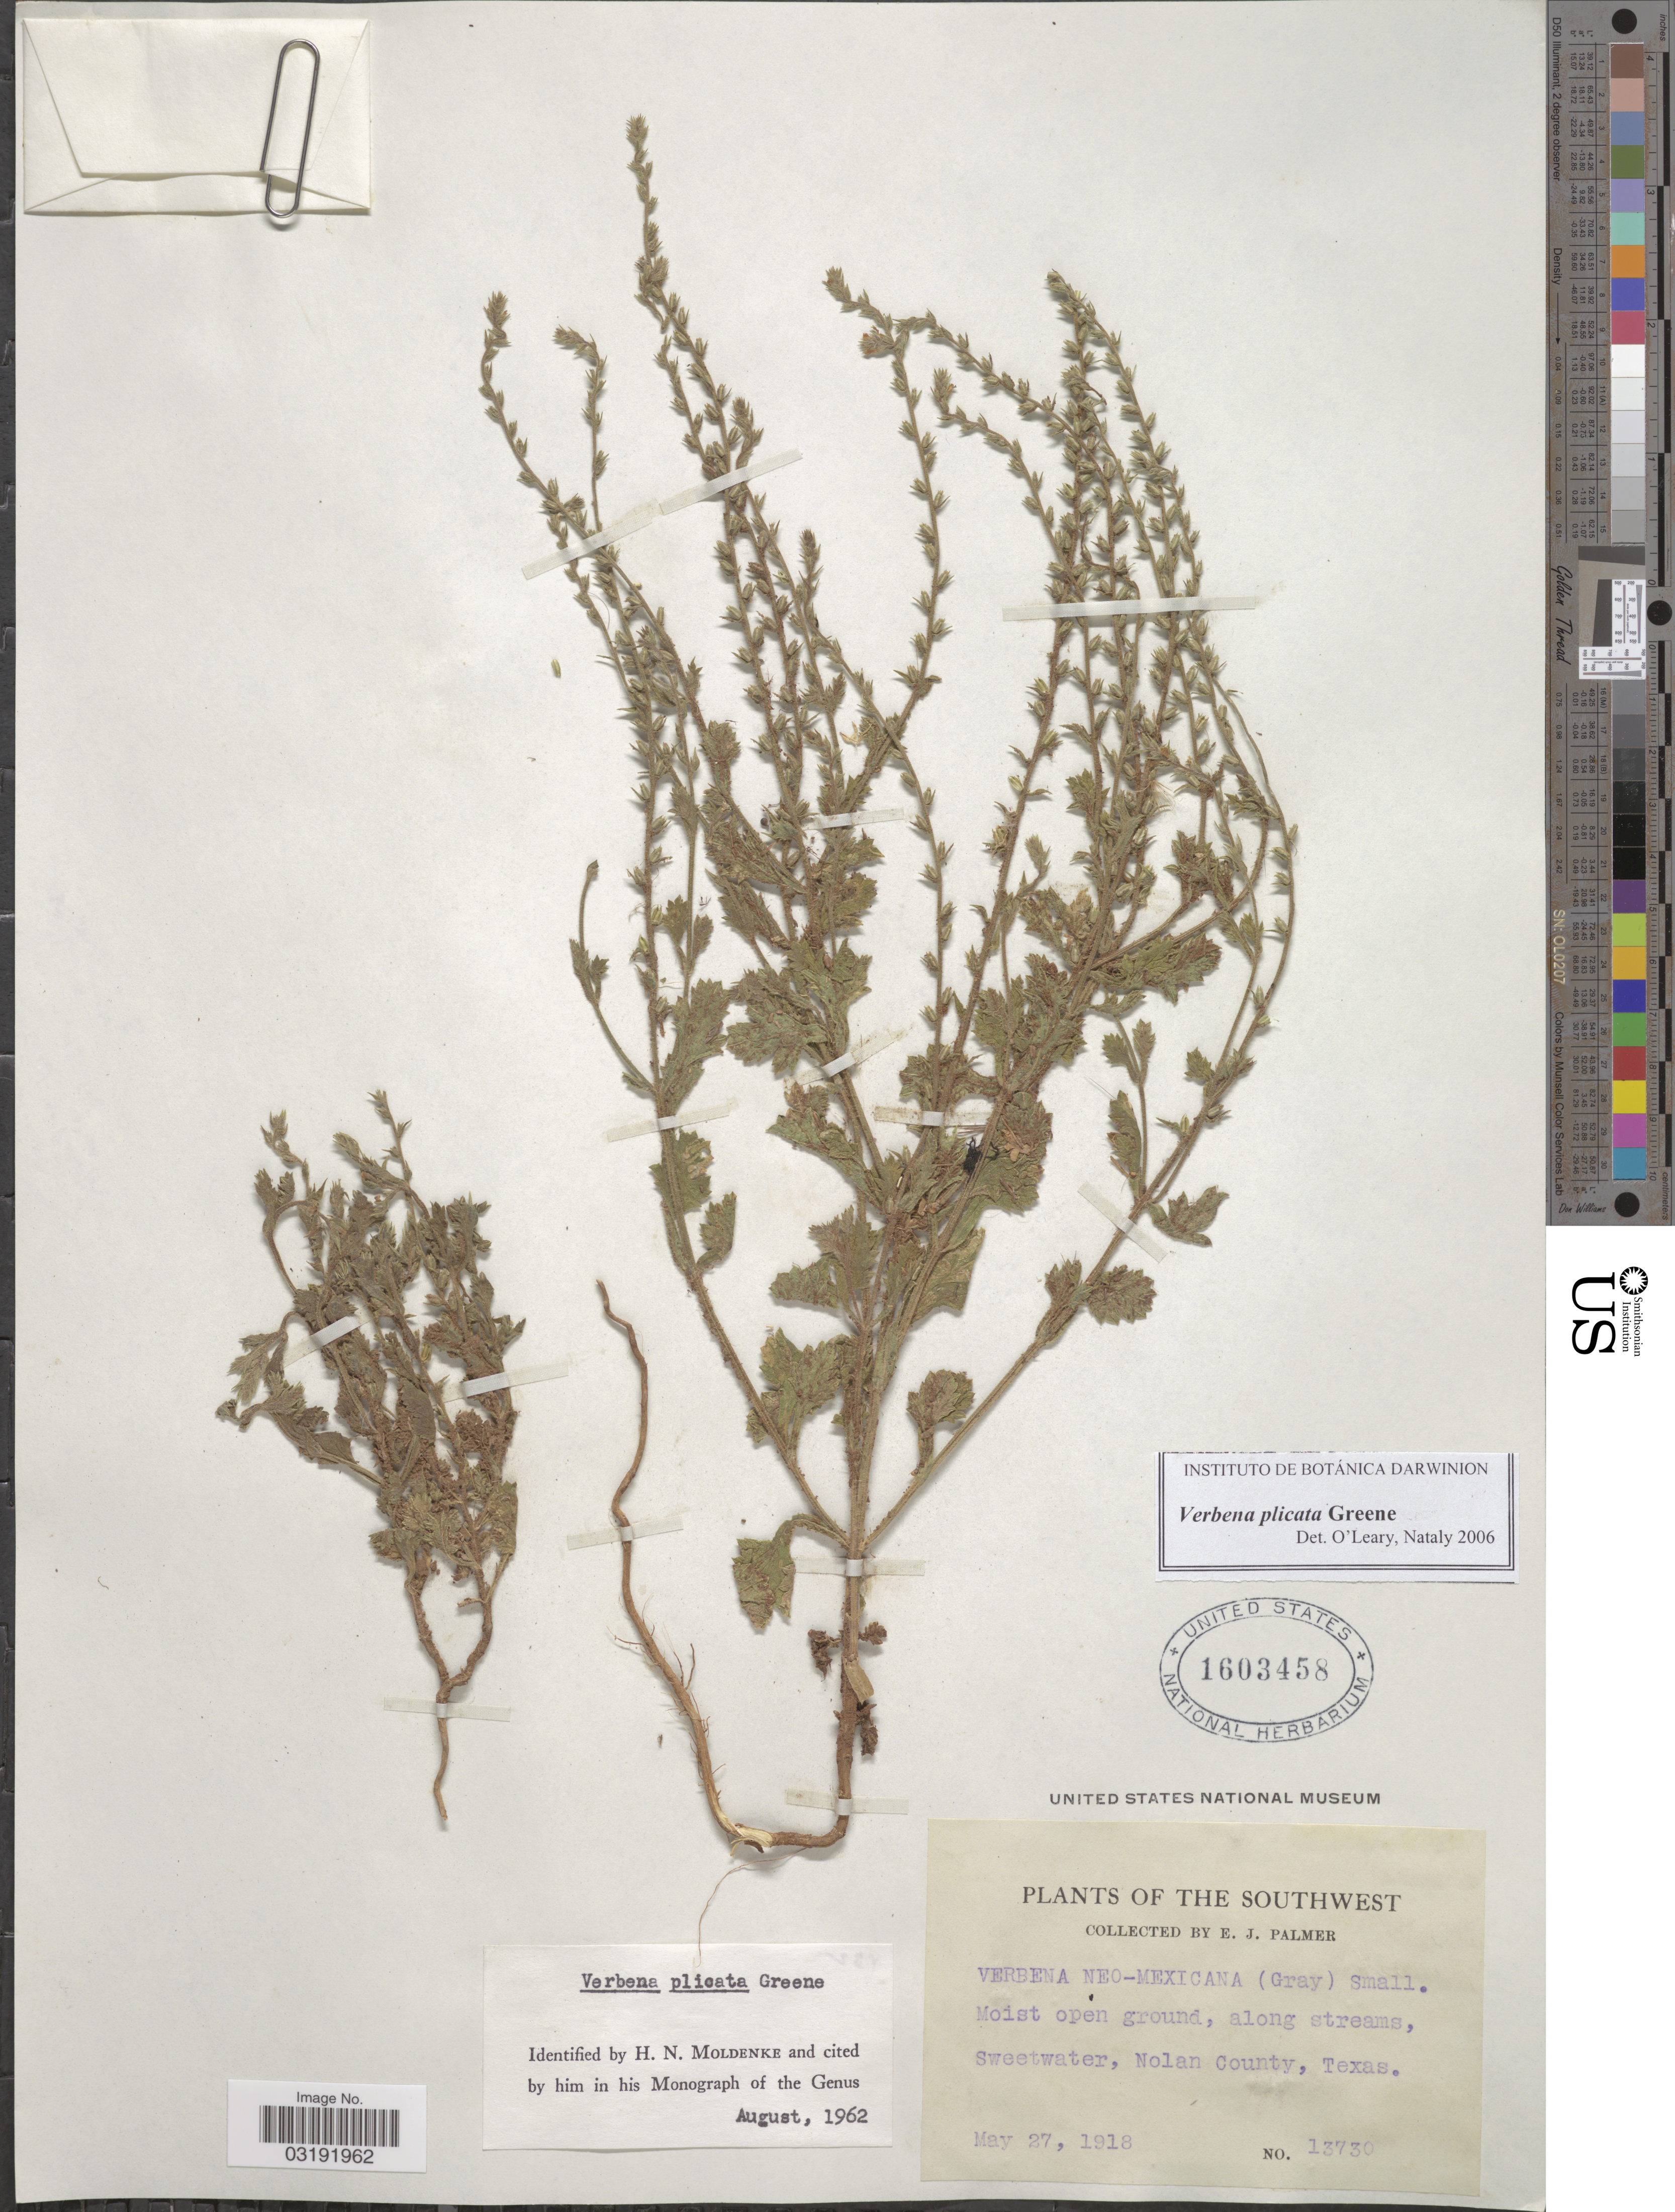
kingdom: Plantae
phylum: Tracheophyta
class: Magnoliopsida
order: Lamiales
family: Verbenaceae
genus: Verbena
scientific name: Verbena plicata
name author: Greene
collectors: E. J. Palmer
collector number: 13730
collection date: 1918-05-27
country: United States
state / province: Texas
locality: The Southwest, along streams, Sweetwater, Nolan County.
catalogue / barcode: US 1603458